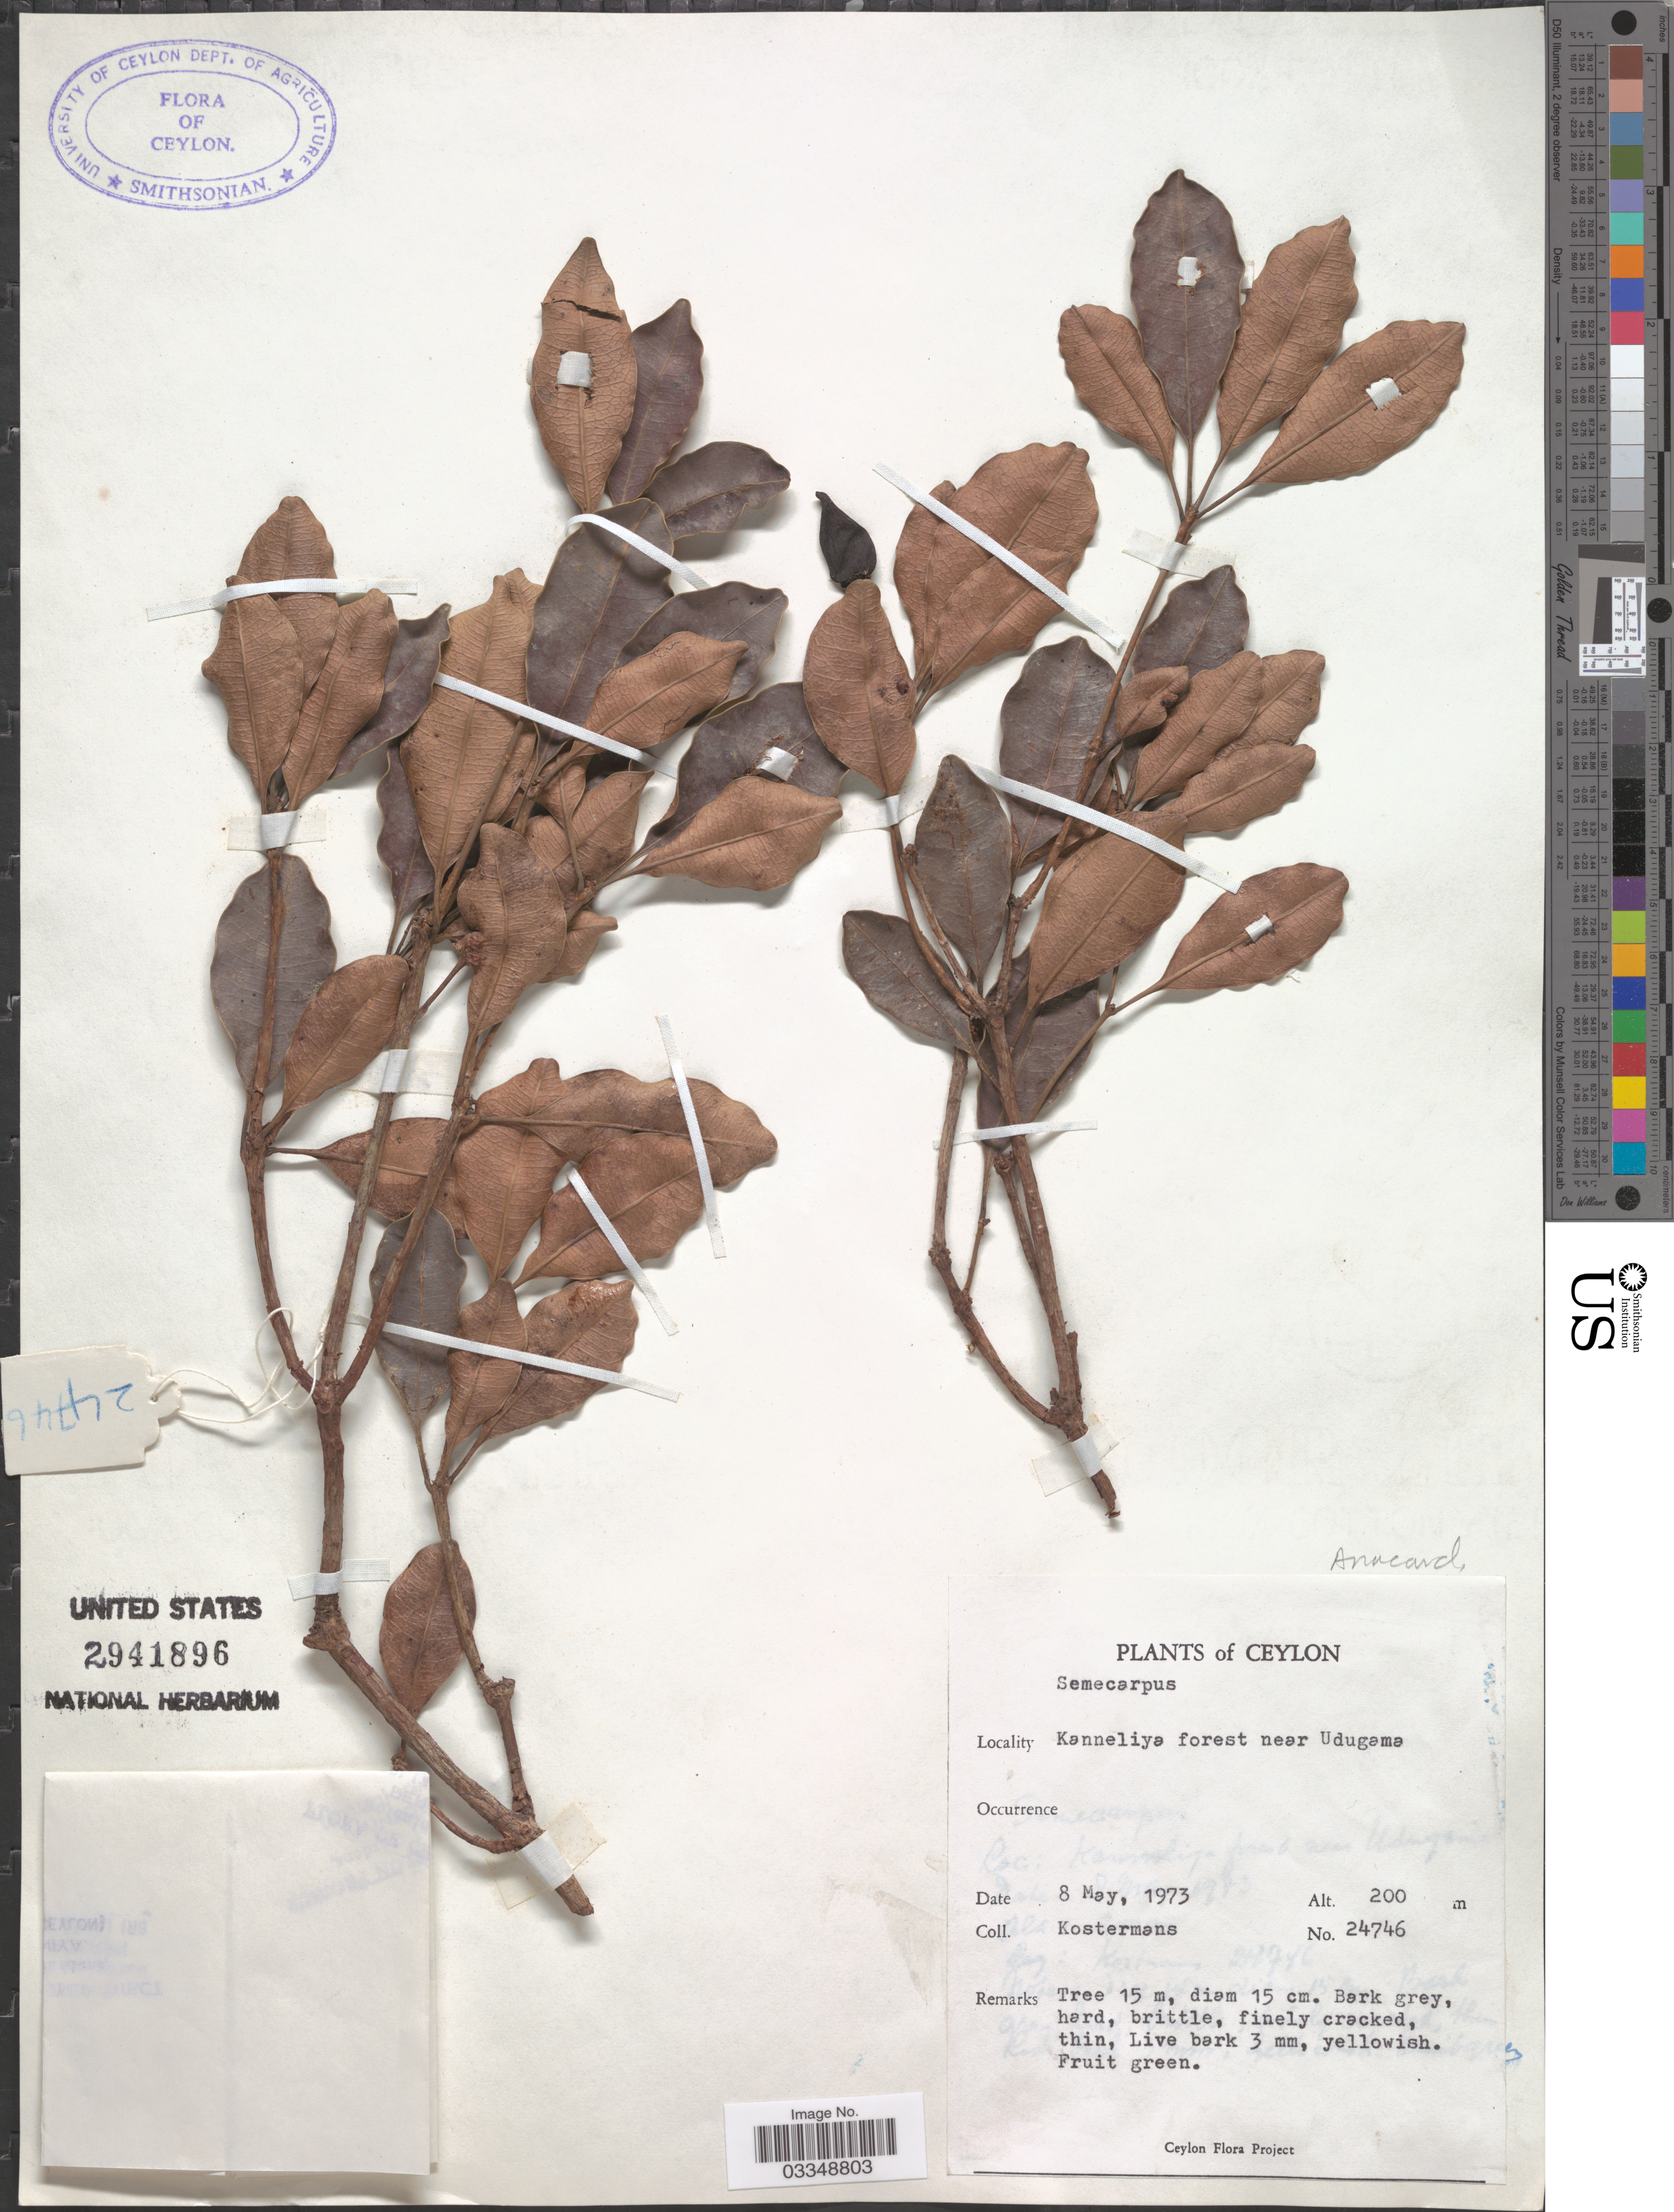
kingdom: Plantae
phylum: Tracheophyta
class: Magnoliopsida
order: Sapindales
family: Anacardiaceae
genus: Semecarpus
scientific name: Semecarpus sp.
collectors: Kostermans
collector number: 24746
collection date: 1973-05-08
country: Sri Lanka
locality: Ceylon. Kanneliya forest near Udugama.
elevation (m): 200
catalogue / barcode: US 2941896